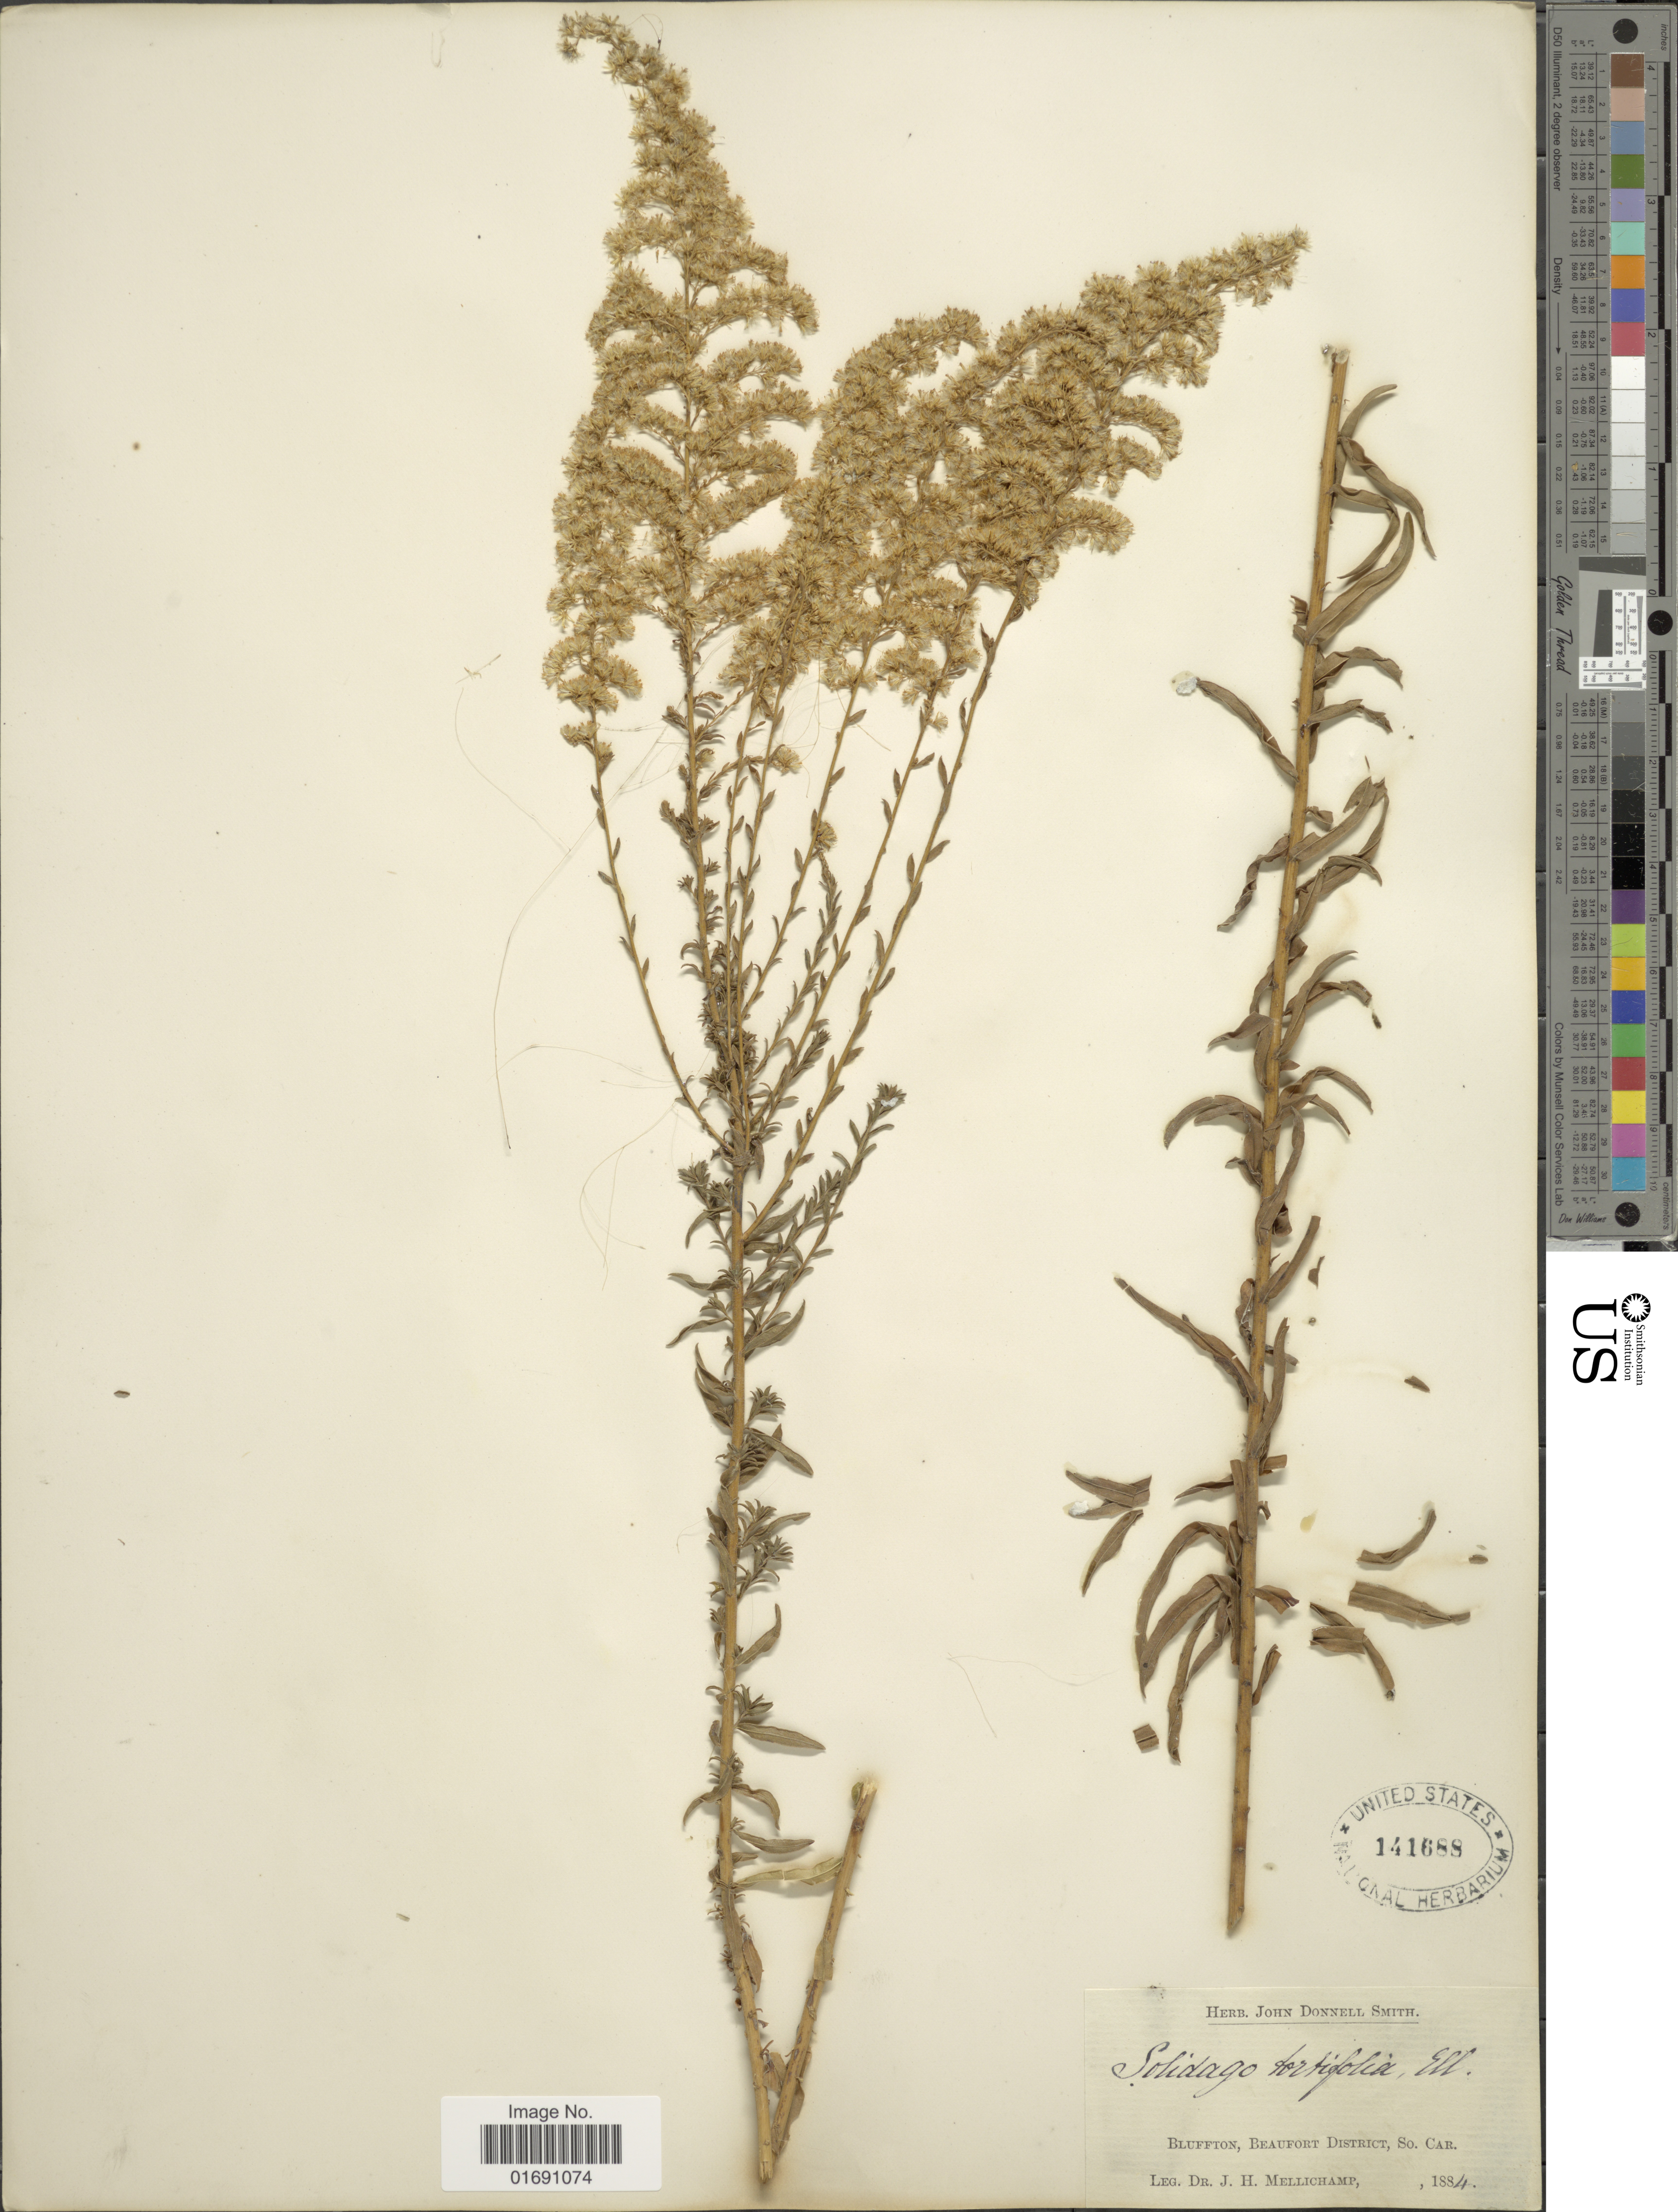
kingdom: Plantae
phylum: Tracheophyta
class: Magnoliopsida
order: Asterales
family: Asteraceae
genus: Solidago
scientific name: Solidago tortifolia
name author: Elliott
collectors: J. H. Mellichamp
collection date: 1884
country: United States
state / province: South Carolina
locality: Bluffton, Beaufort District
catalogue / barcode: US 141688